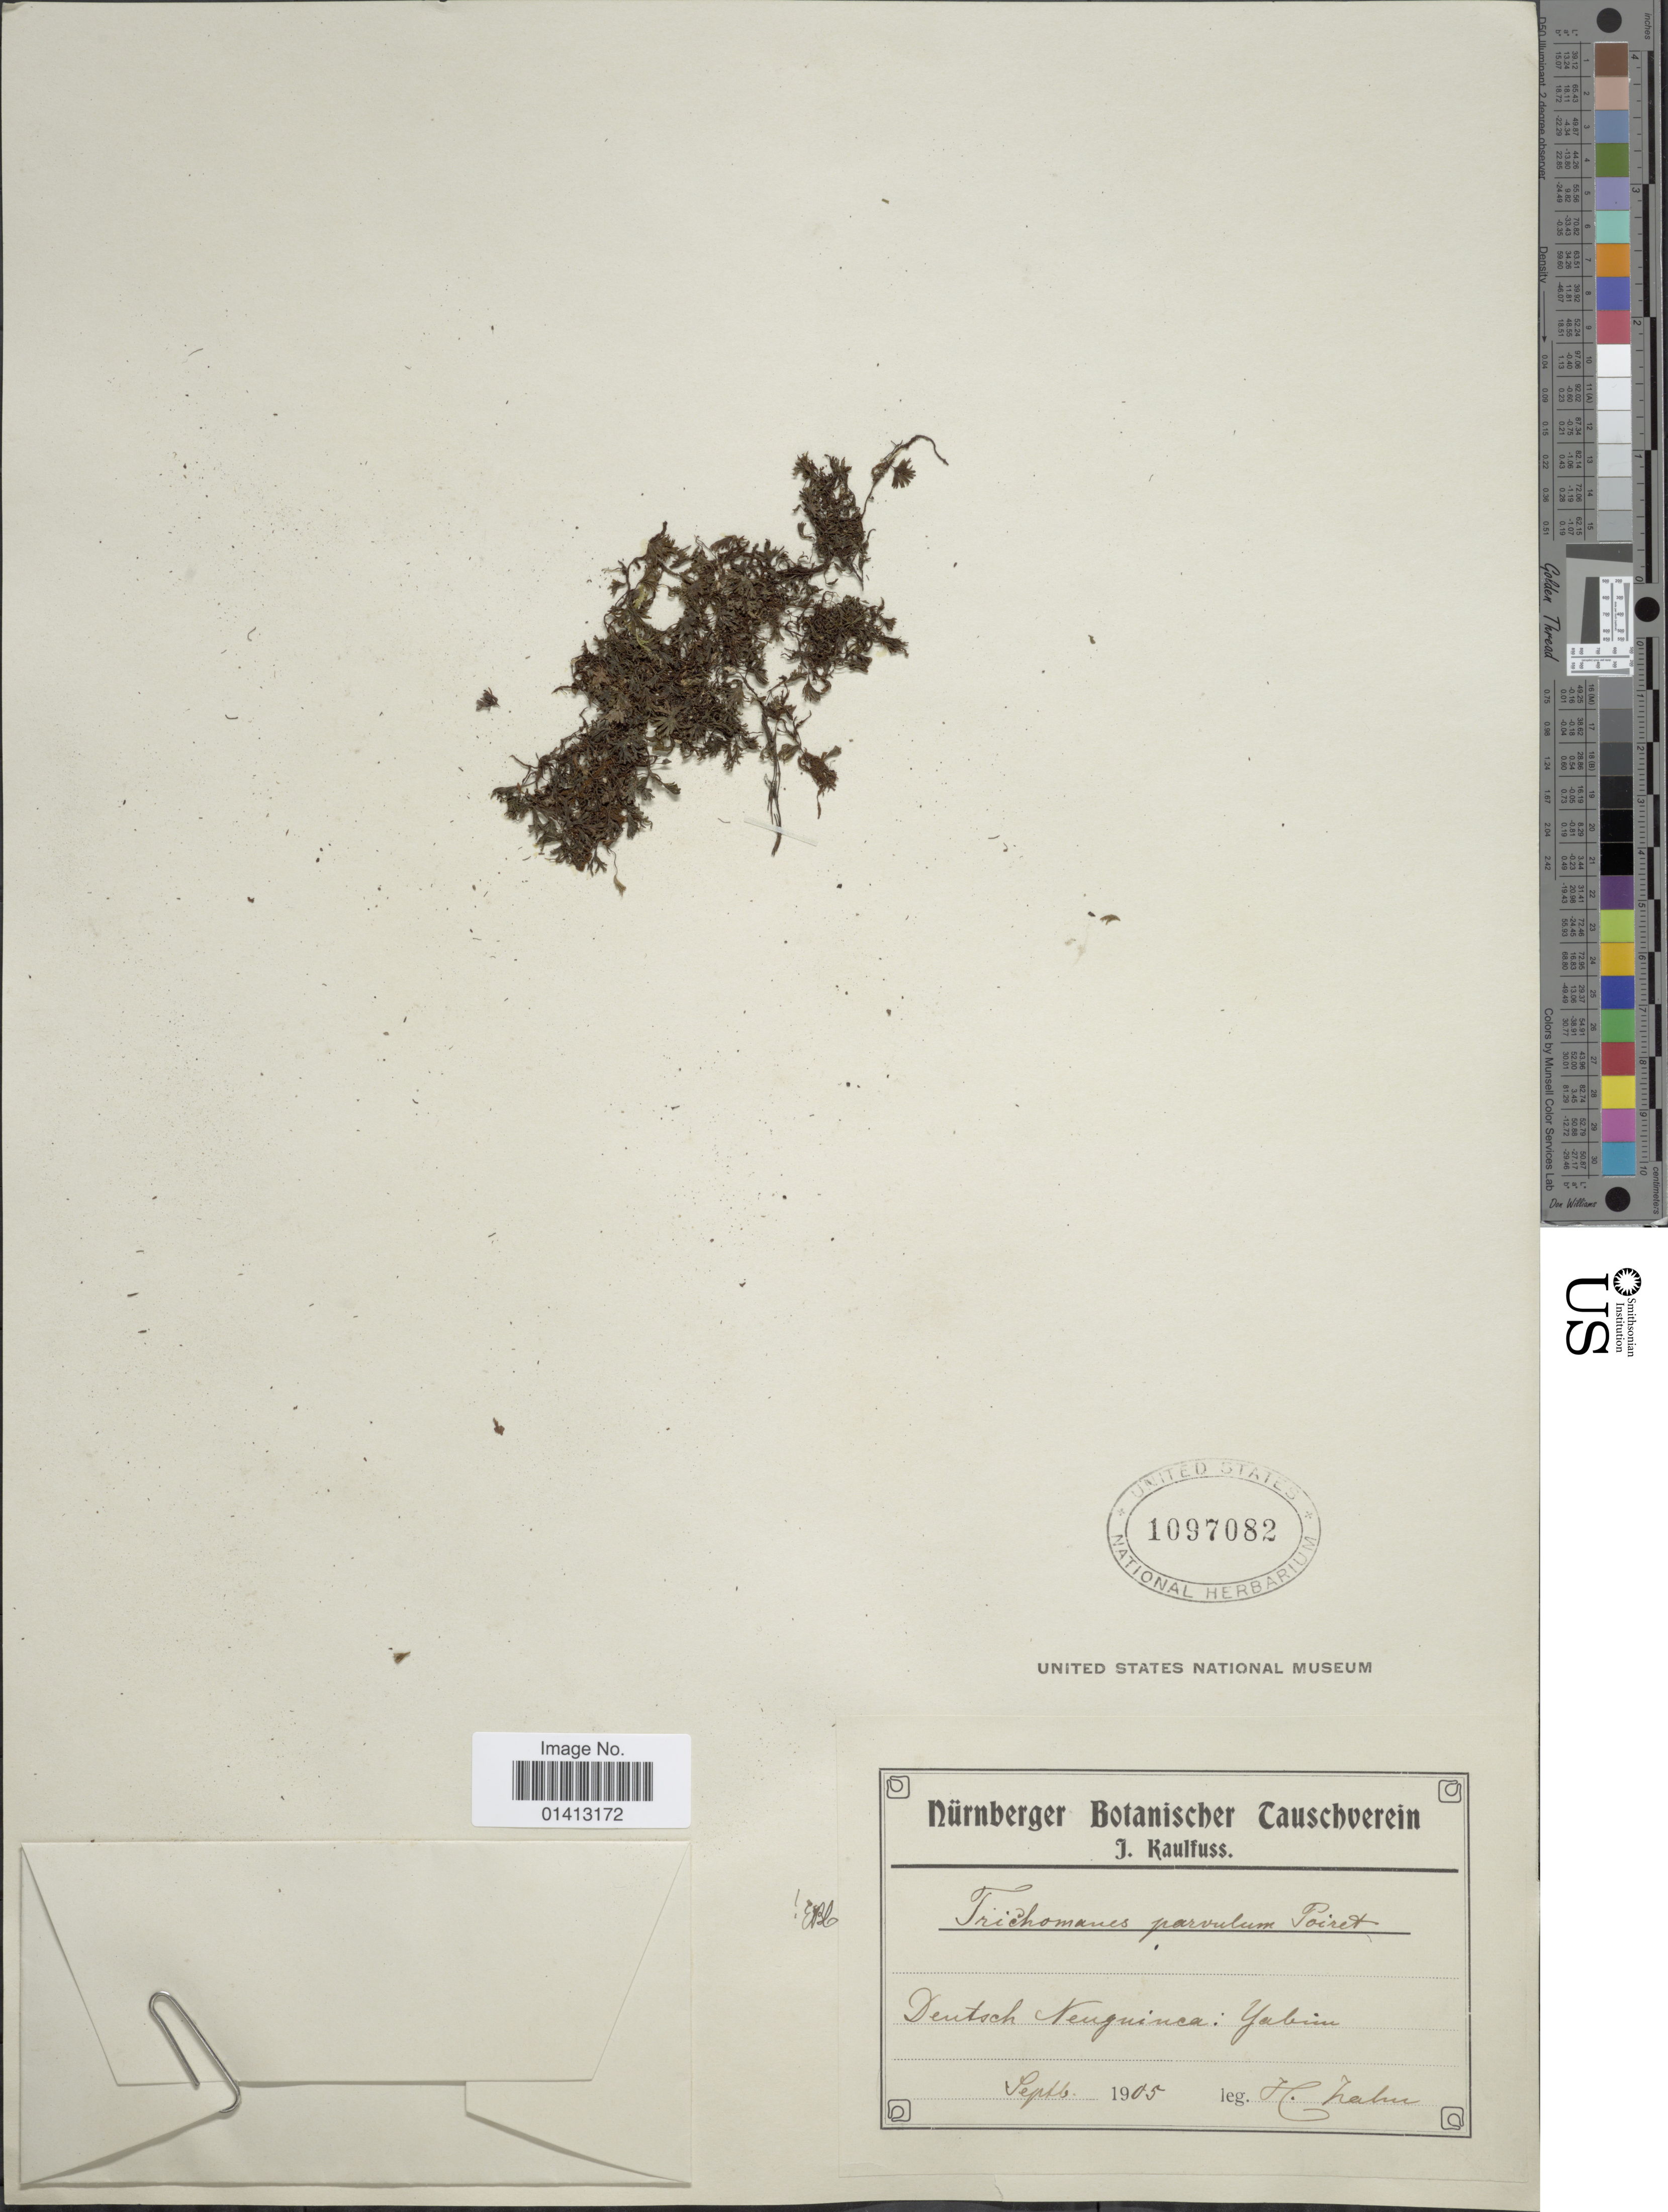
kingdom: Plantae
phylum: Tracheophyta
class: Polypodiopsida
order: Hymenophyllales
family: Hymenophyllaceae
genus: Crepidomanes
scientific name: Crepidomanes minutum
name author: (Blume) K. Iwats.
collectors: H. Zahn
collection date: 1905-09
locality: Deutsch Neuguinea: Yabin [interpreted]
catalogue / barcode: US 1097082